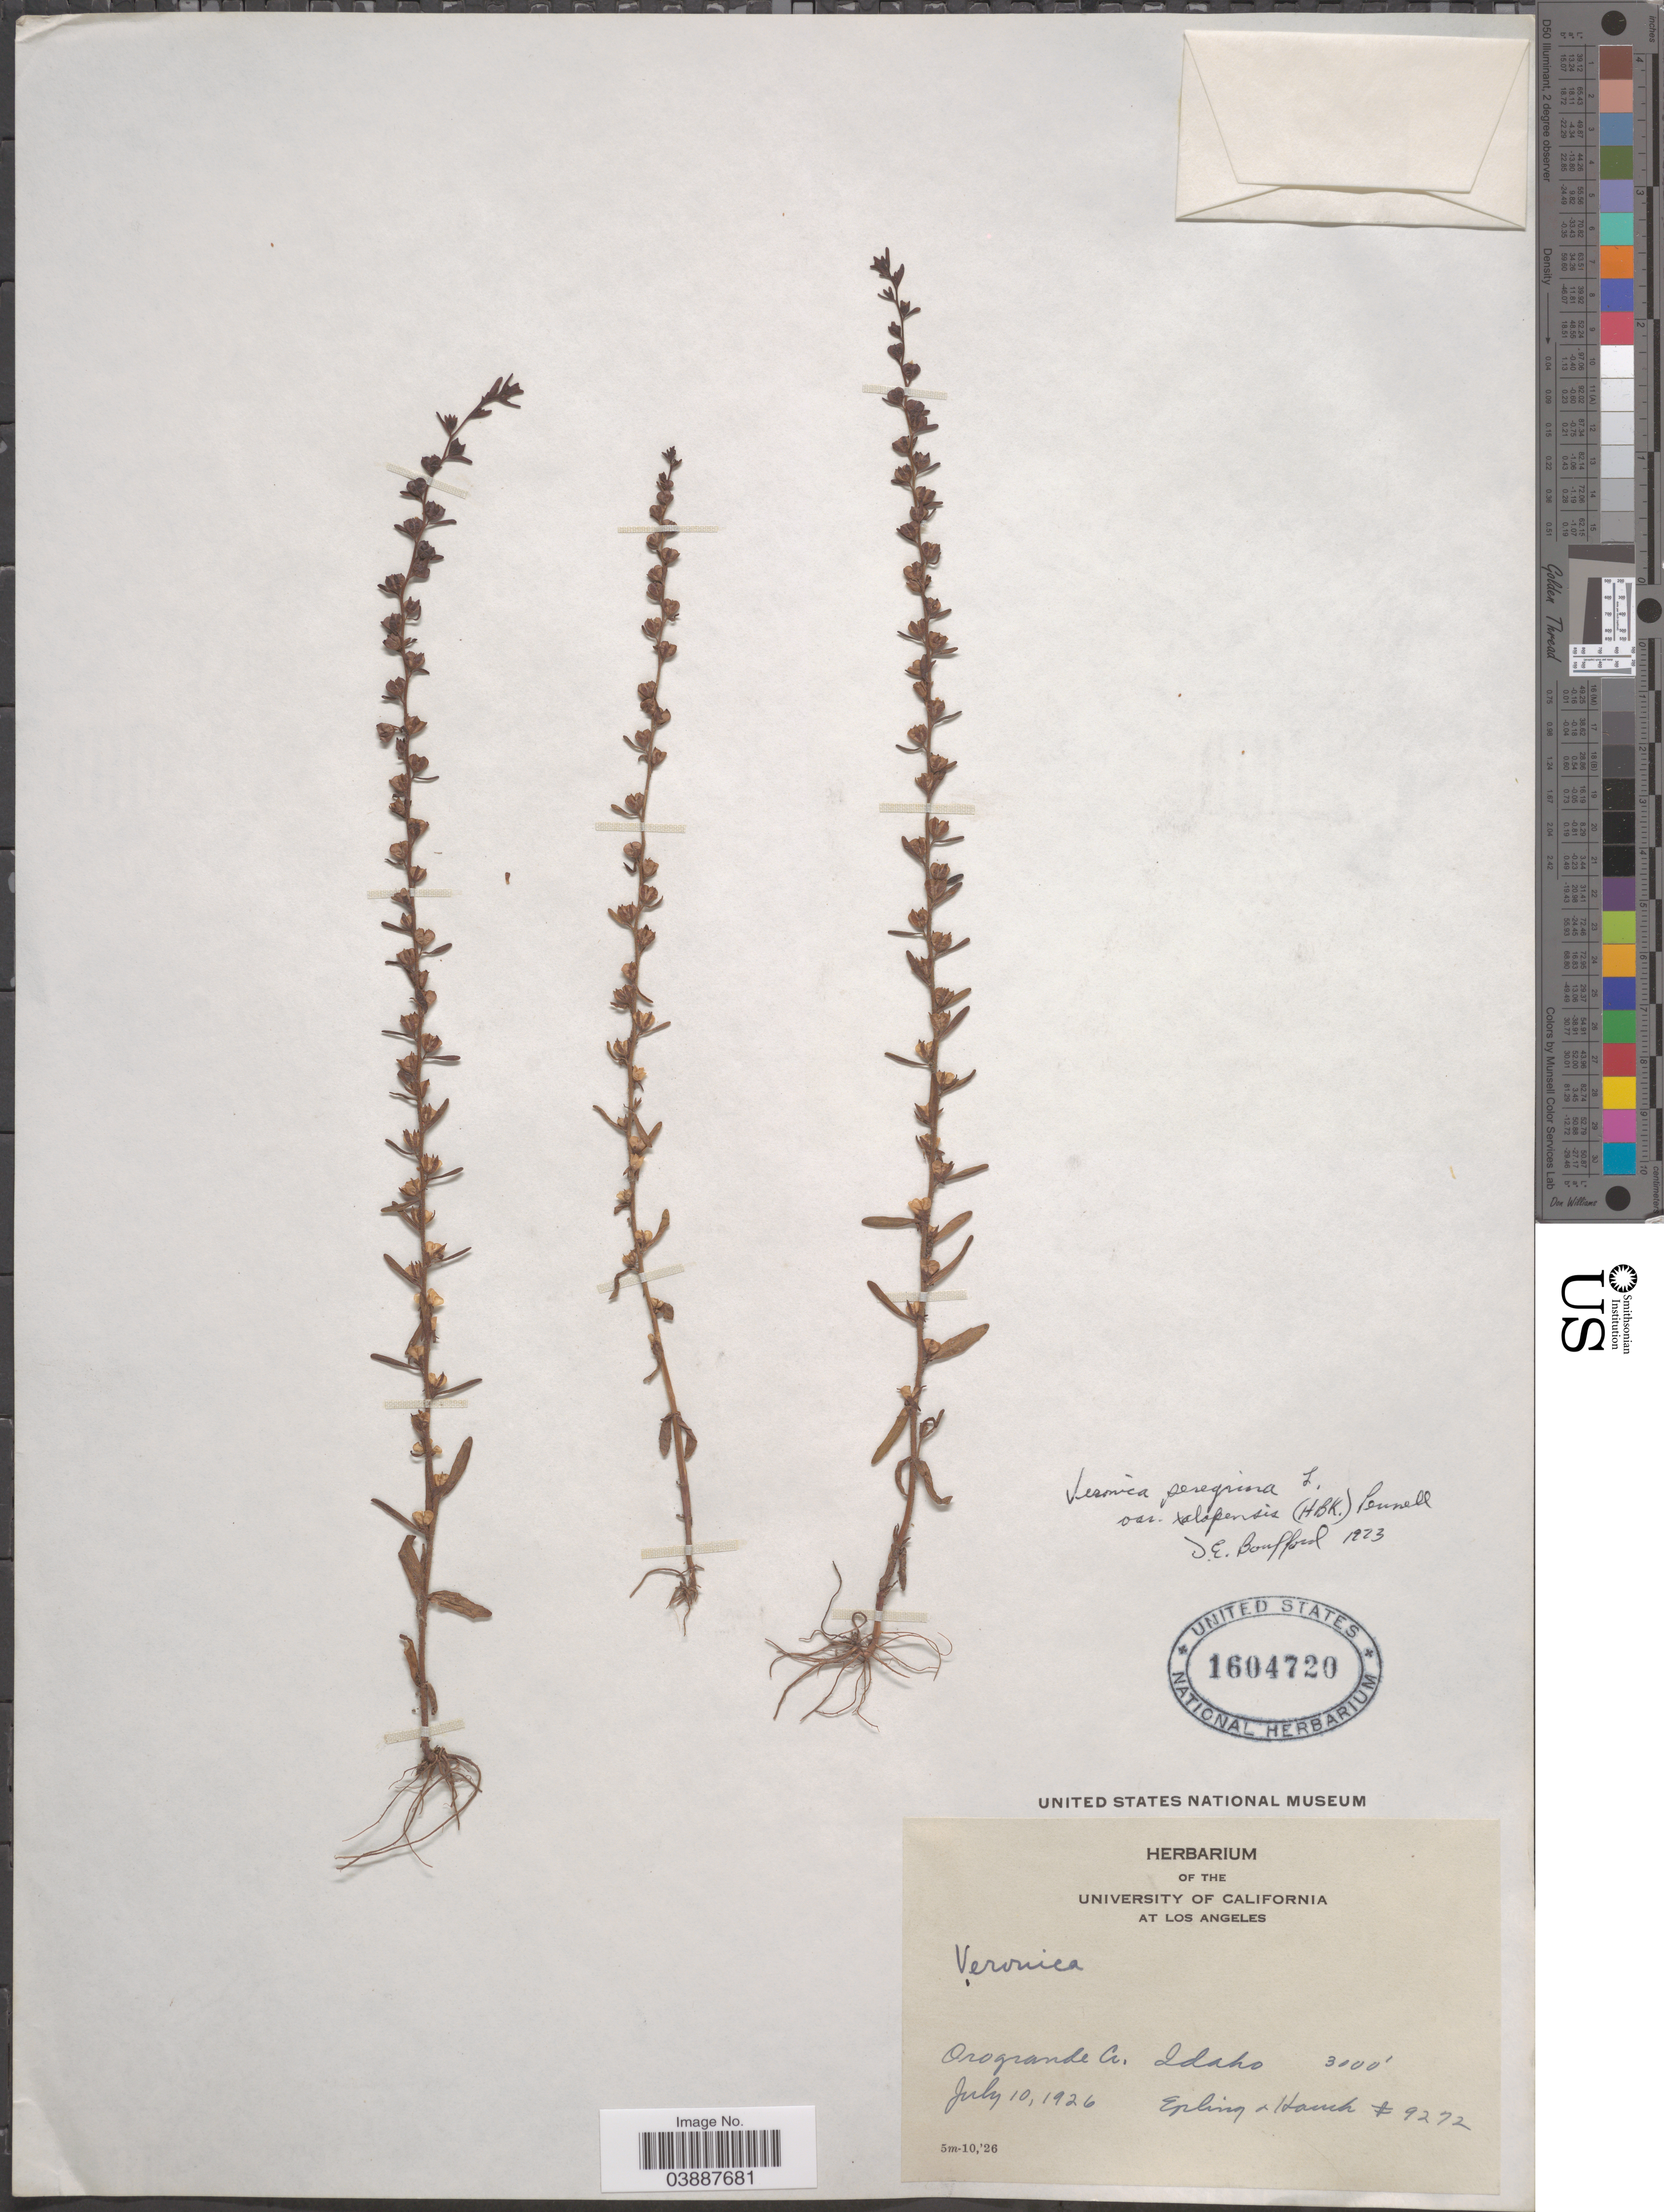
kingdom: Plantae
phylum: Tracheophyta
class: Magnoliopsida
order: Lamiales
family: Plantaginaceae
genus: Veronica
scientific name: Veronica peregrina var. xalapensis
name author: Kunth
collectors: -- Epling & -. Hauch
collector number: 9272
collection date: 1926-07-10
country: United States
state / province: Idaho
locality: Orogrande Cr.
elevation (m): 945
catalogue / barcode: US 1604720